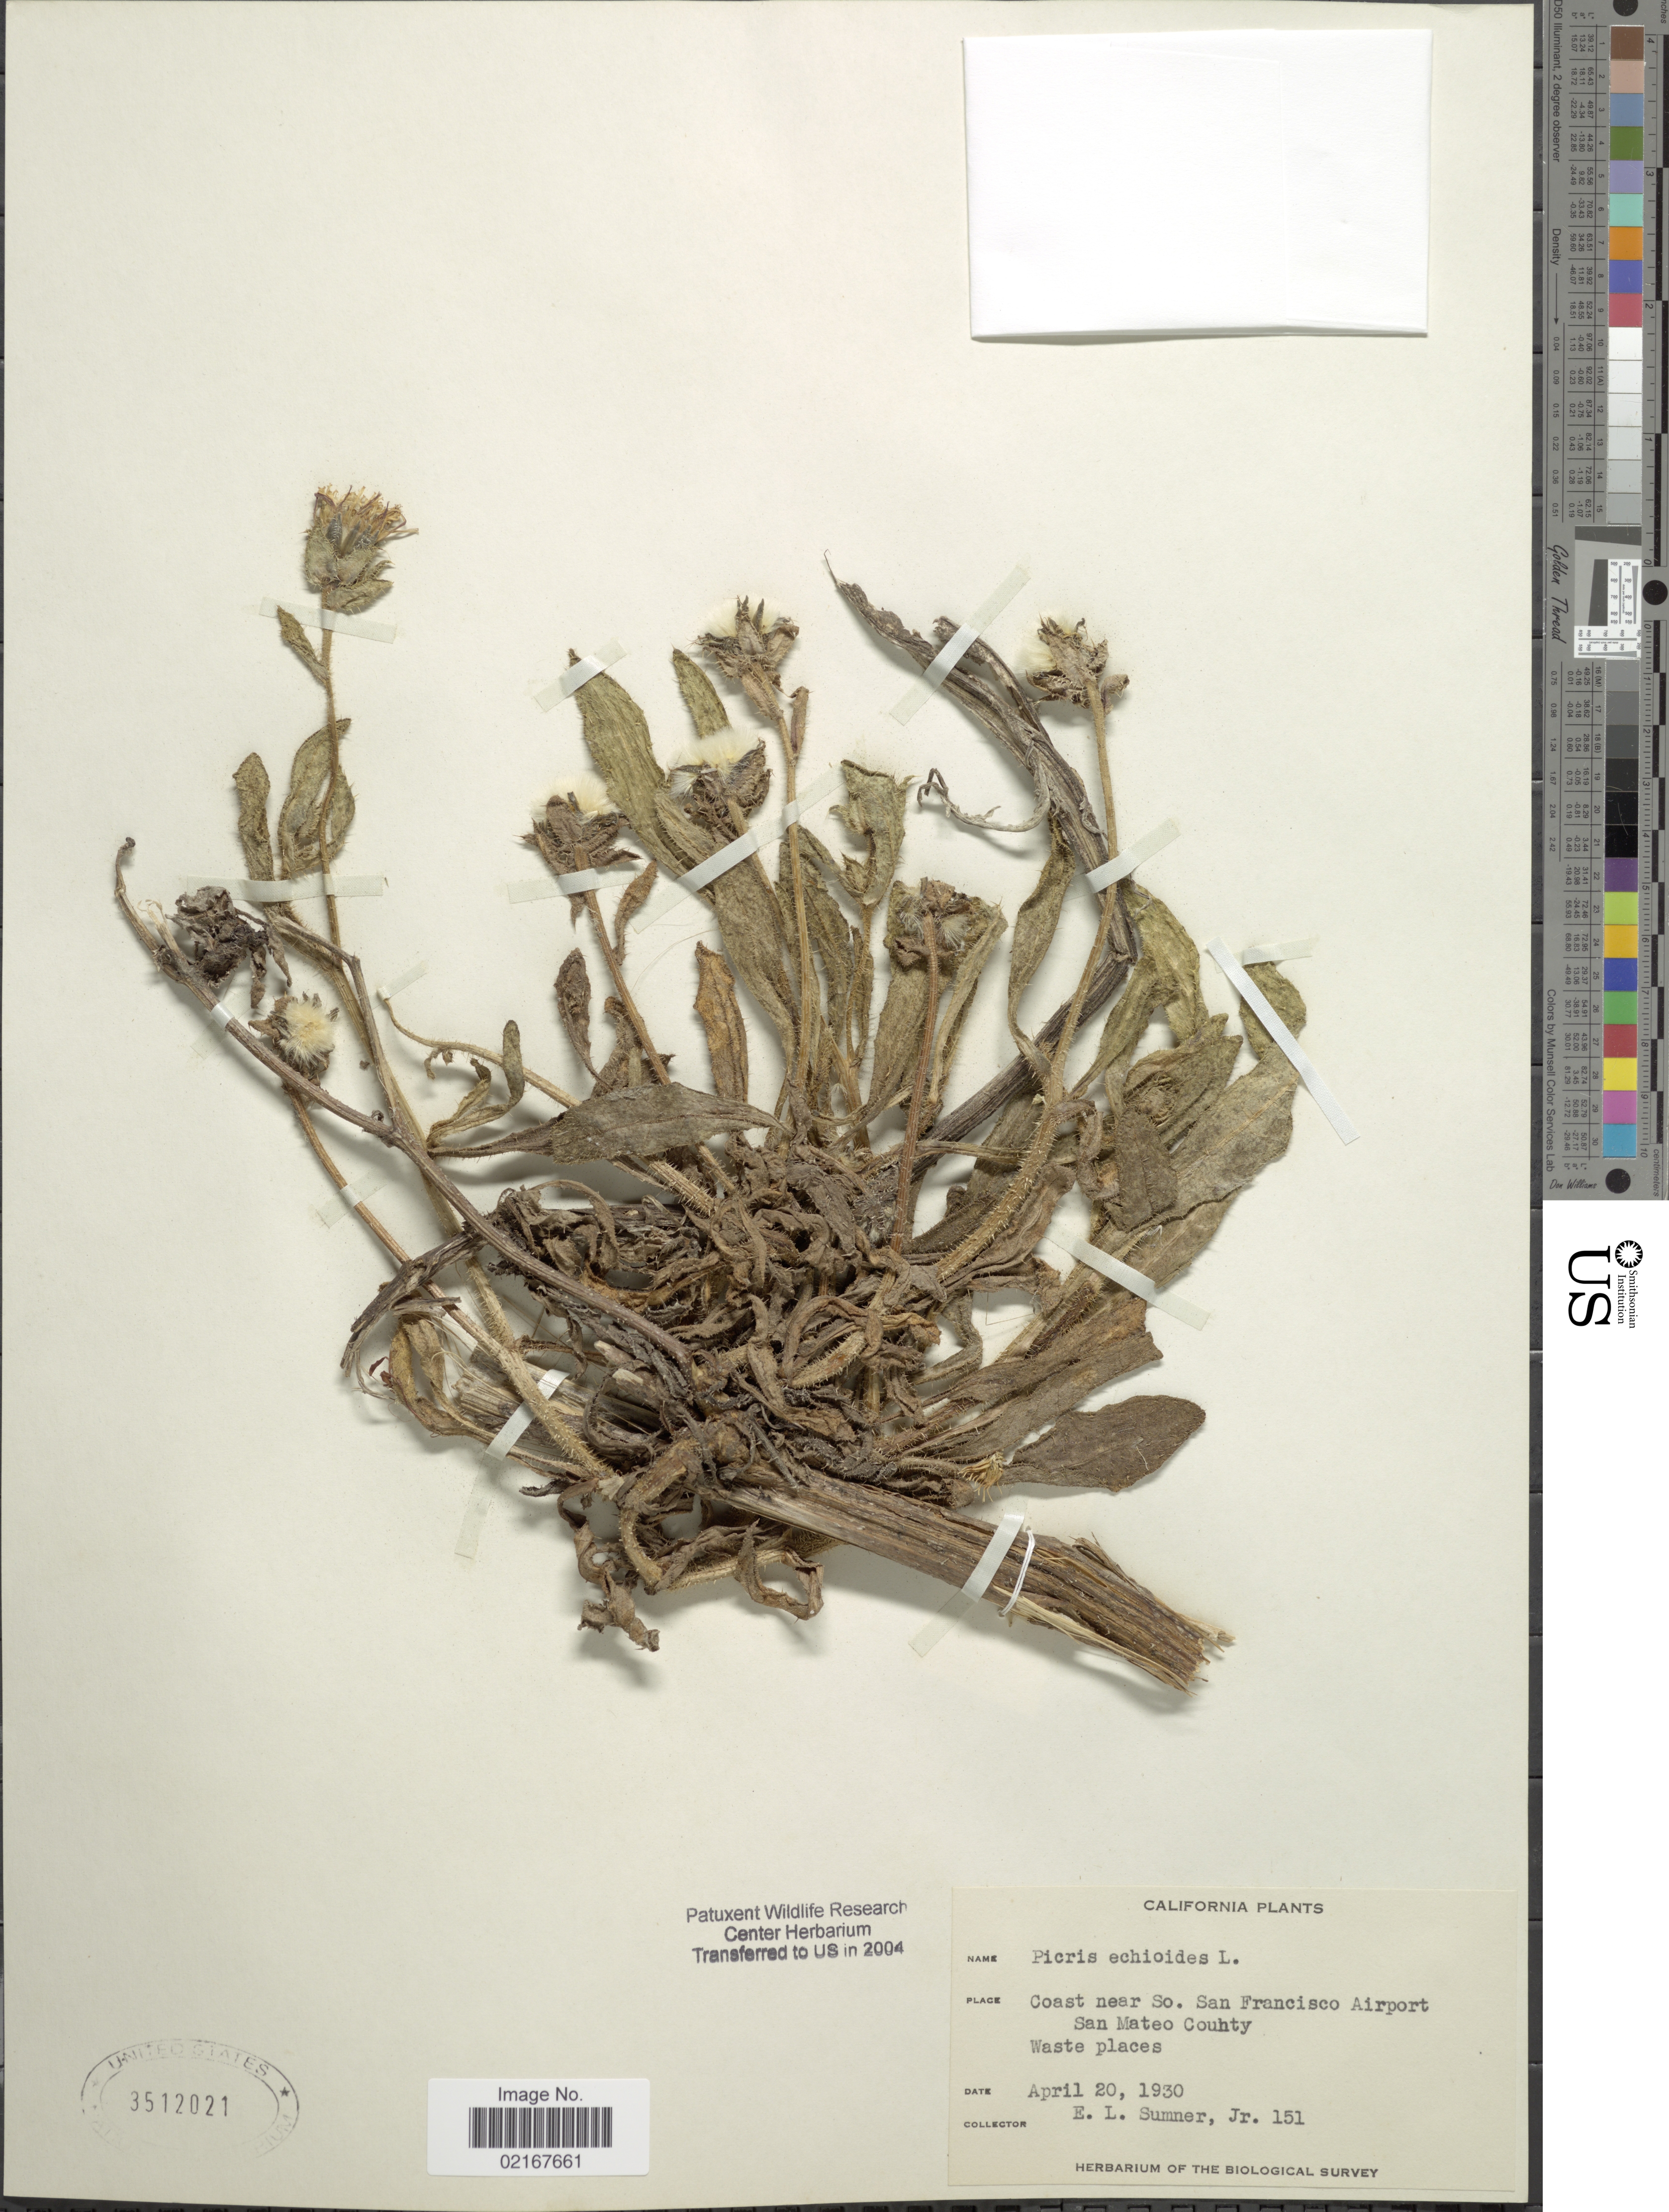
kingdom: Plantae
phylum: Tracheophyta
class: Magnoliopsida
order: Asterales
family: Asteraceae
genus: Helminthotheca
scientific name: Helminthotheca echioides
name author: (L.) Holub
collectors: E. Sumner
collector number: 151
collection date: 1930-04-20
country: United States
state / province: California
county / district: San Mateo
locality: Coast near So. San Francisco Airport, San Mateo County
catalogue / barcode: US 3512021